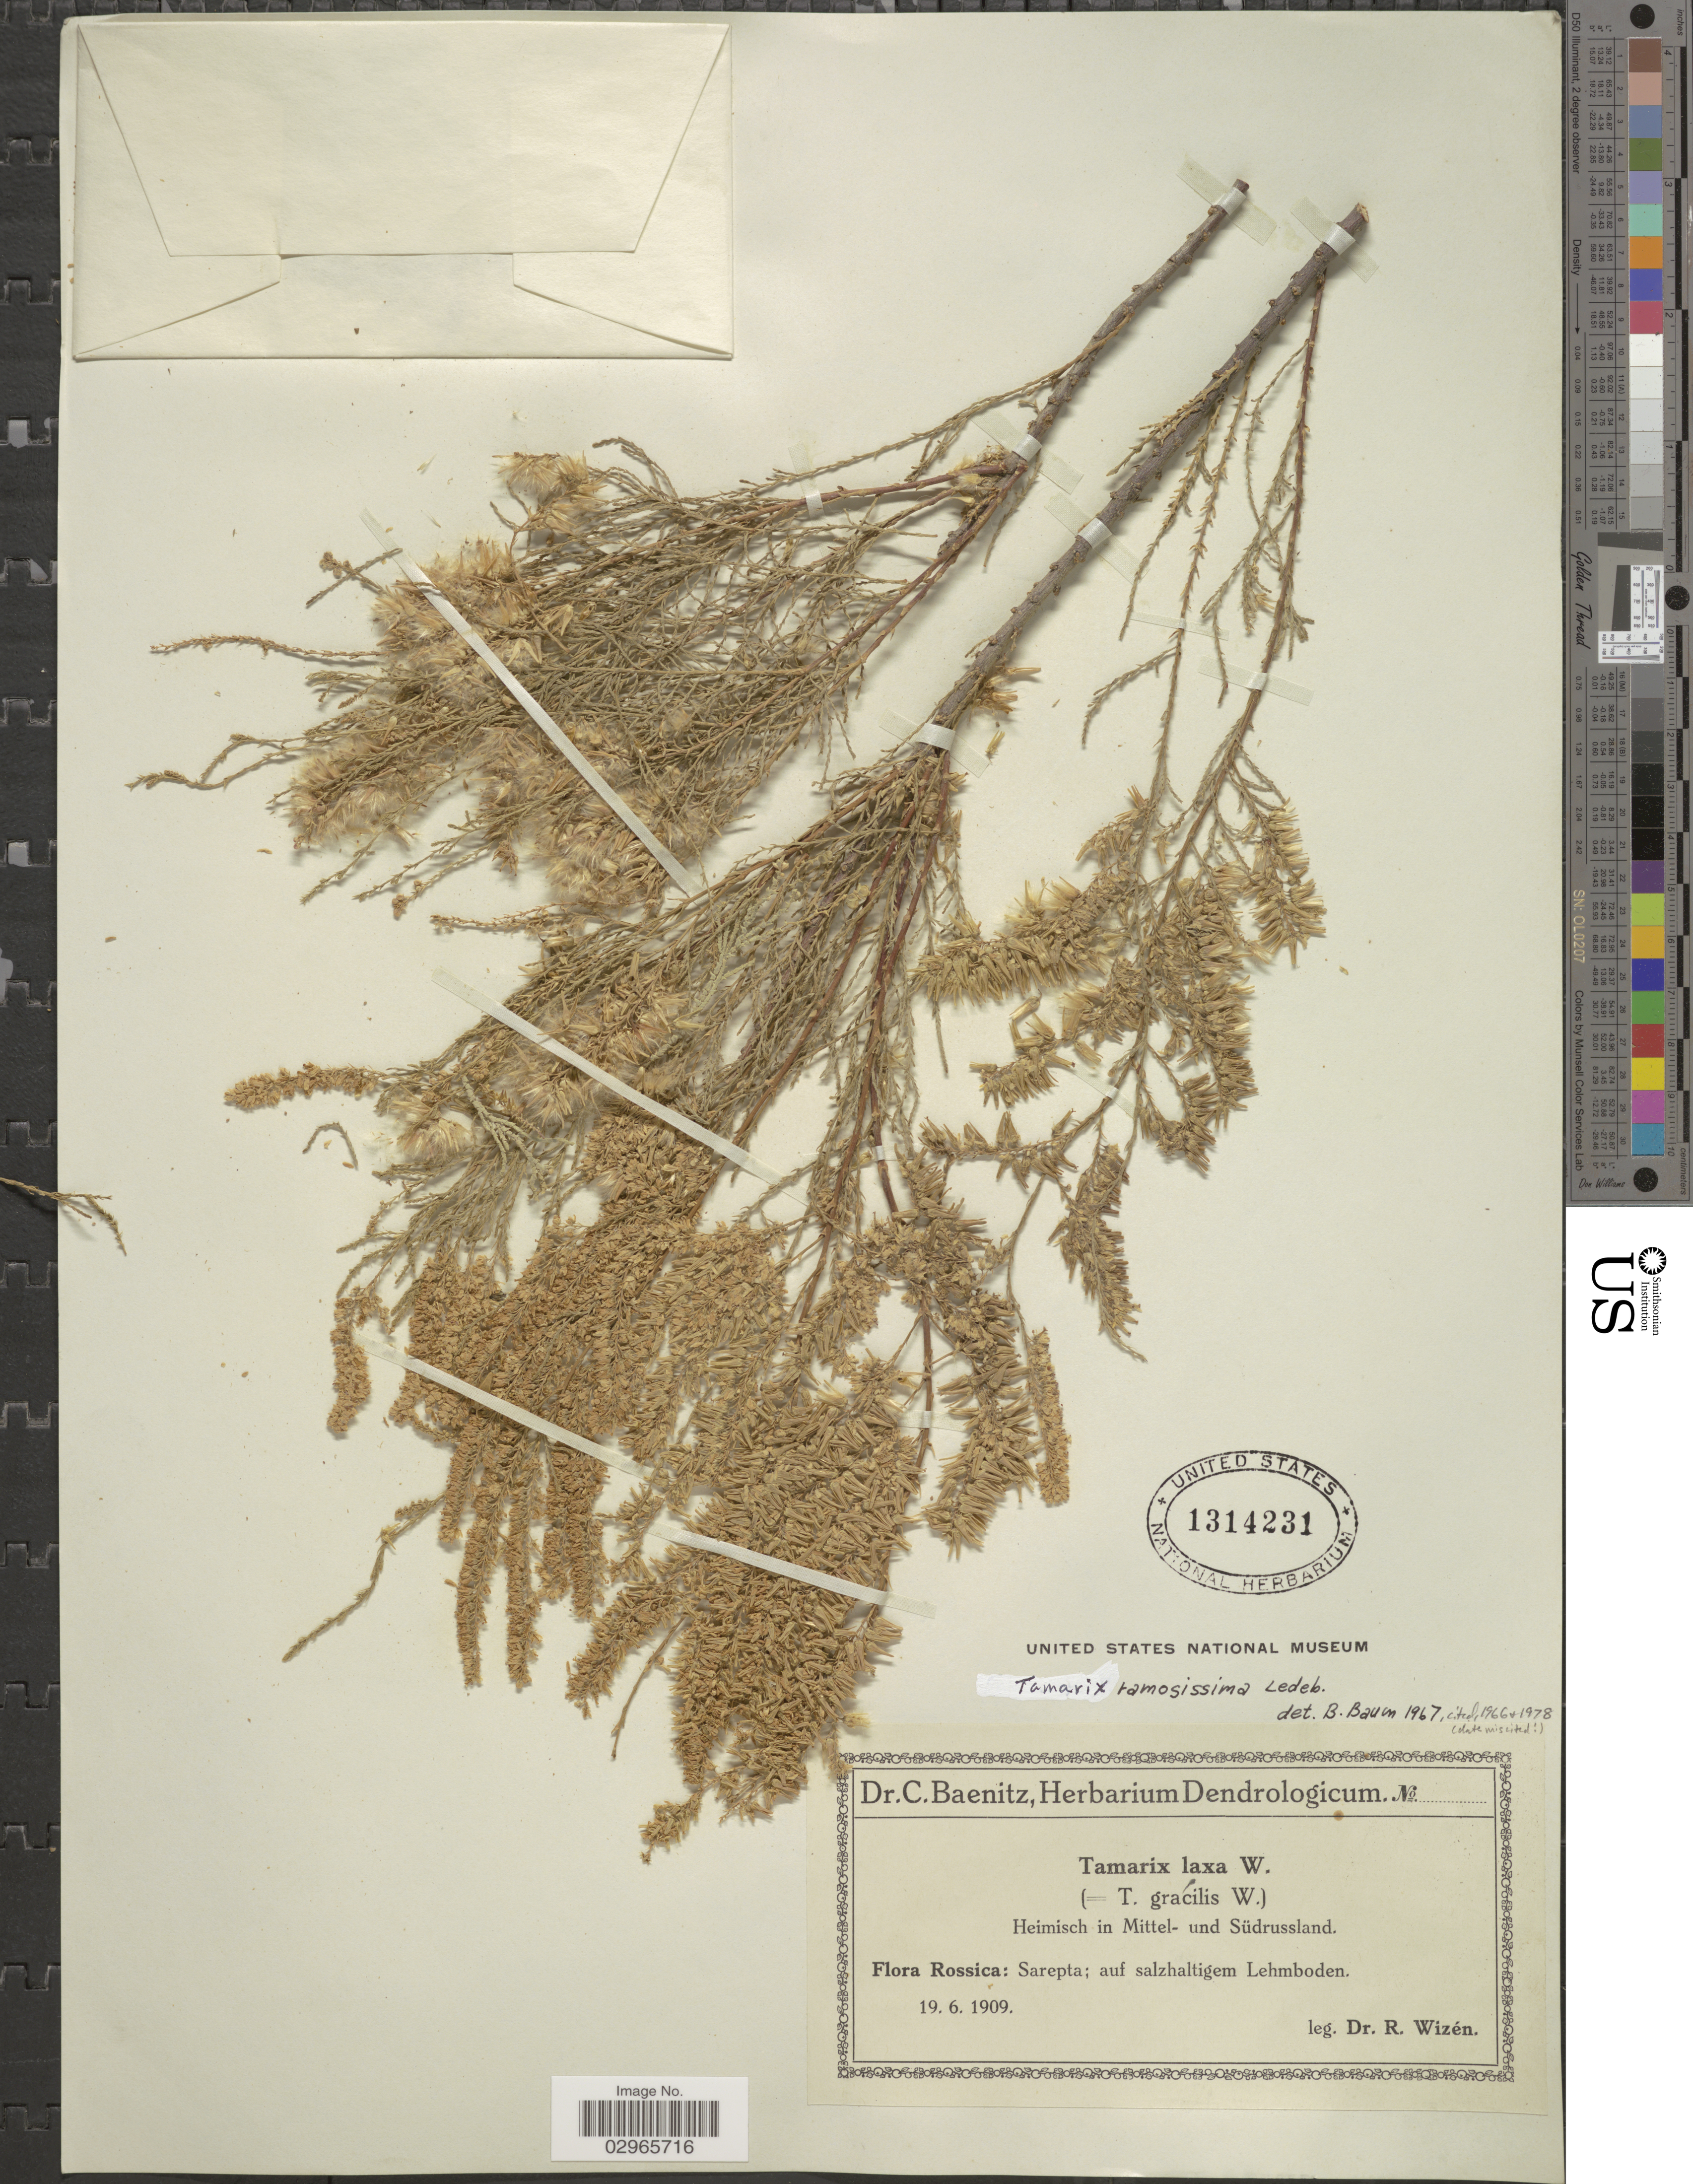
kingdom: Plantae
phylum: Tracheophyta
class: Magnoliopsida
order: Caryophyllales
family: Tamaricaceae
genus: Tamarix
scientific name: Tamarix ramosissima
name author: Ledeb.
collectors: R. Wizén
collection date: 1909-06-19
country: Russian Federation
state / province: Volgograd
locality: Rossica: Sarepta; auf salzhaltigem Lehmboden.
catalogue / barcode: US 1314231